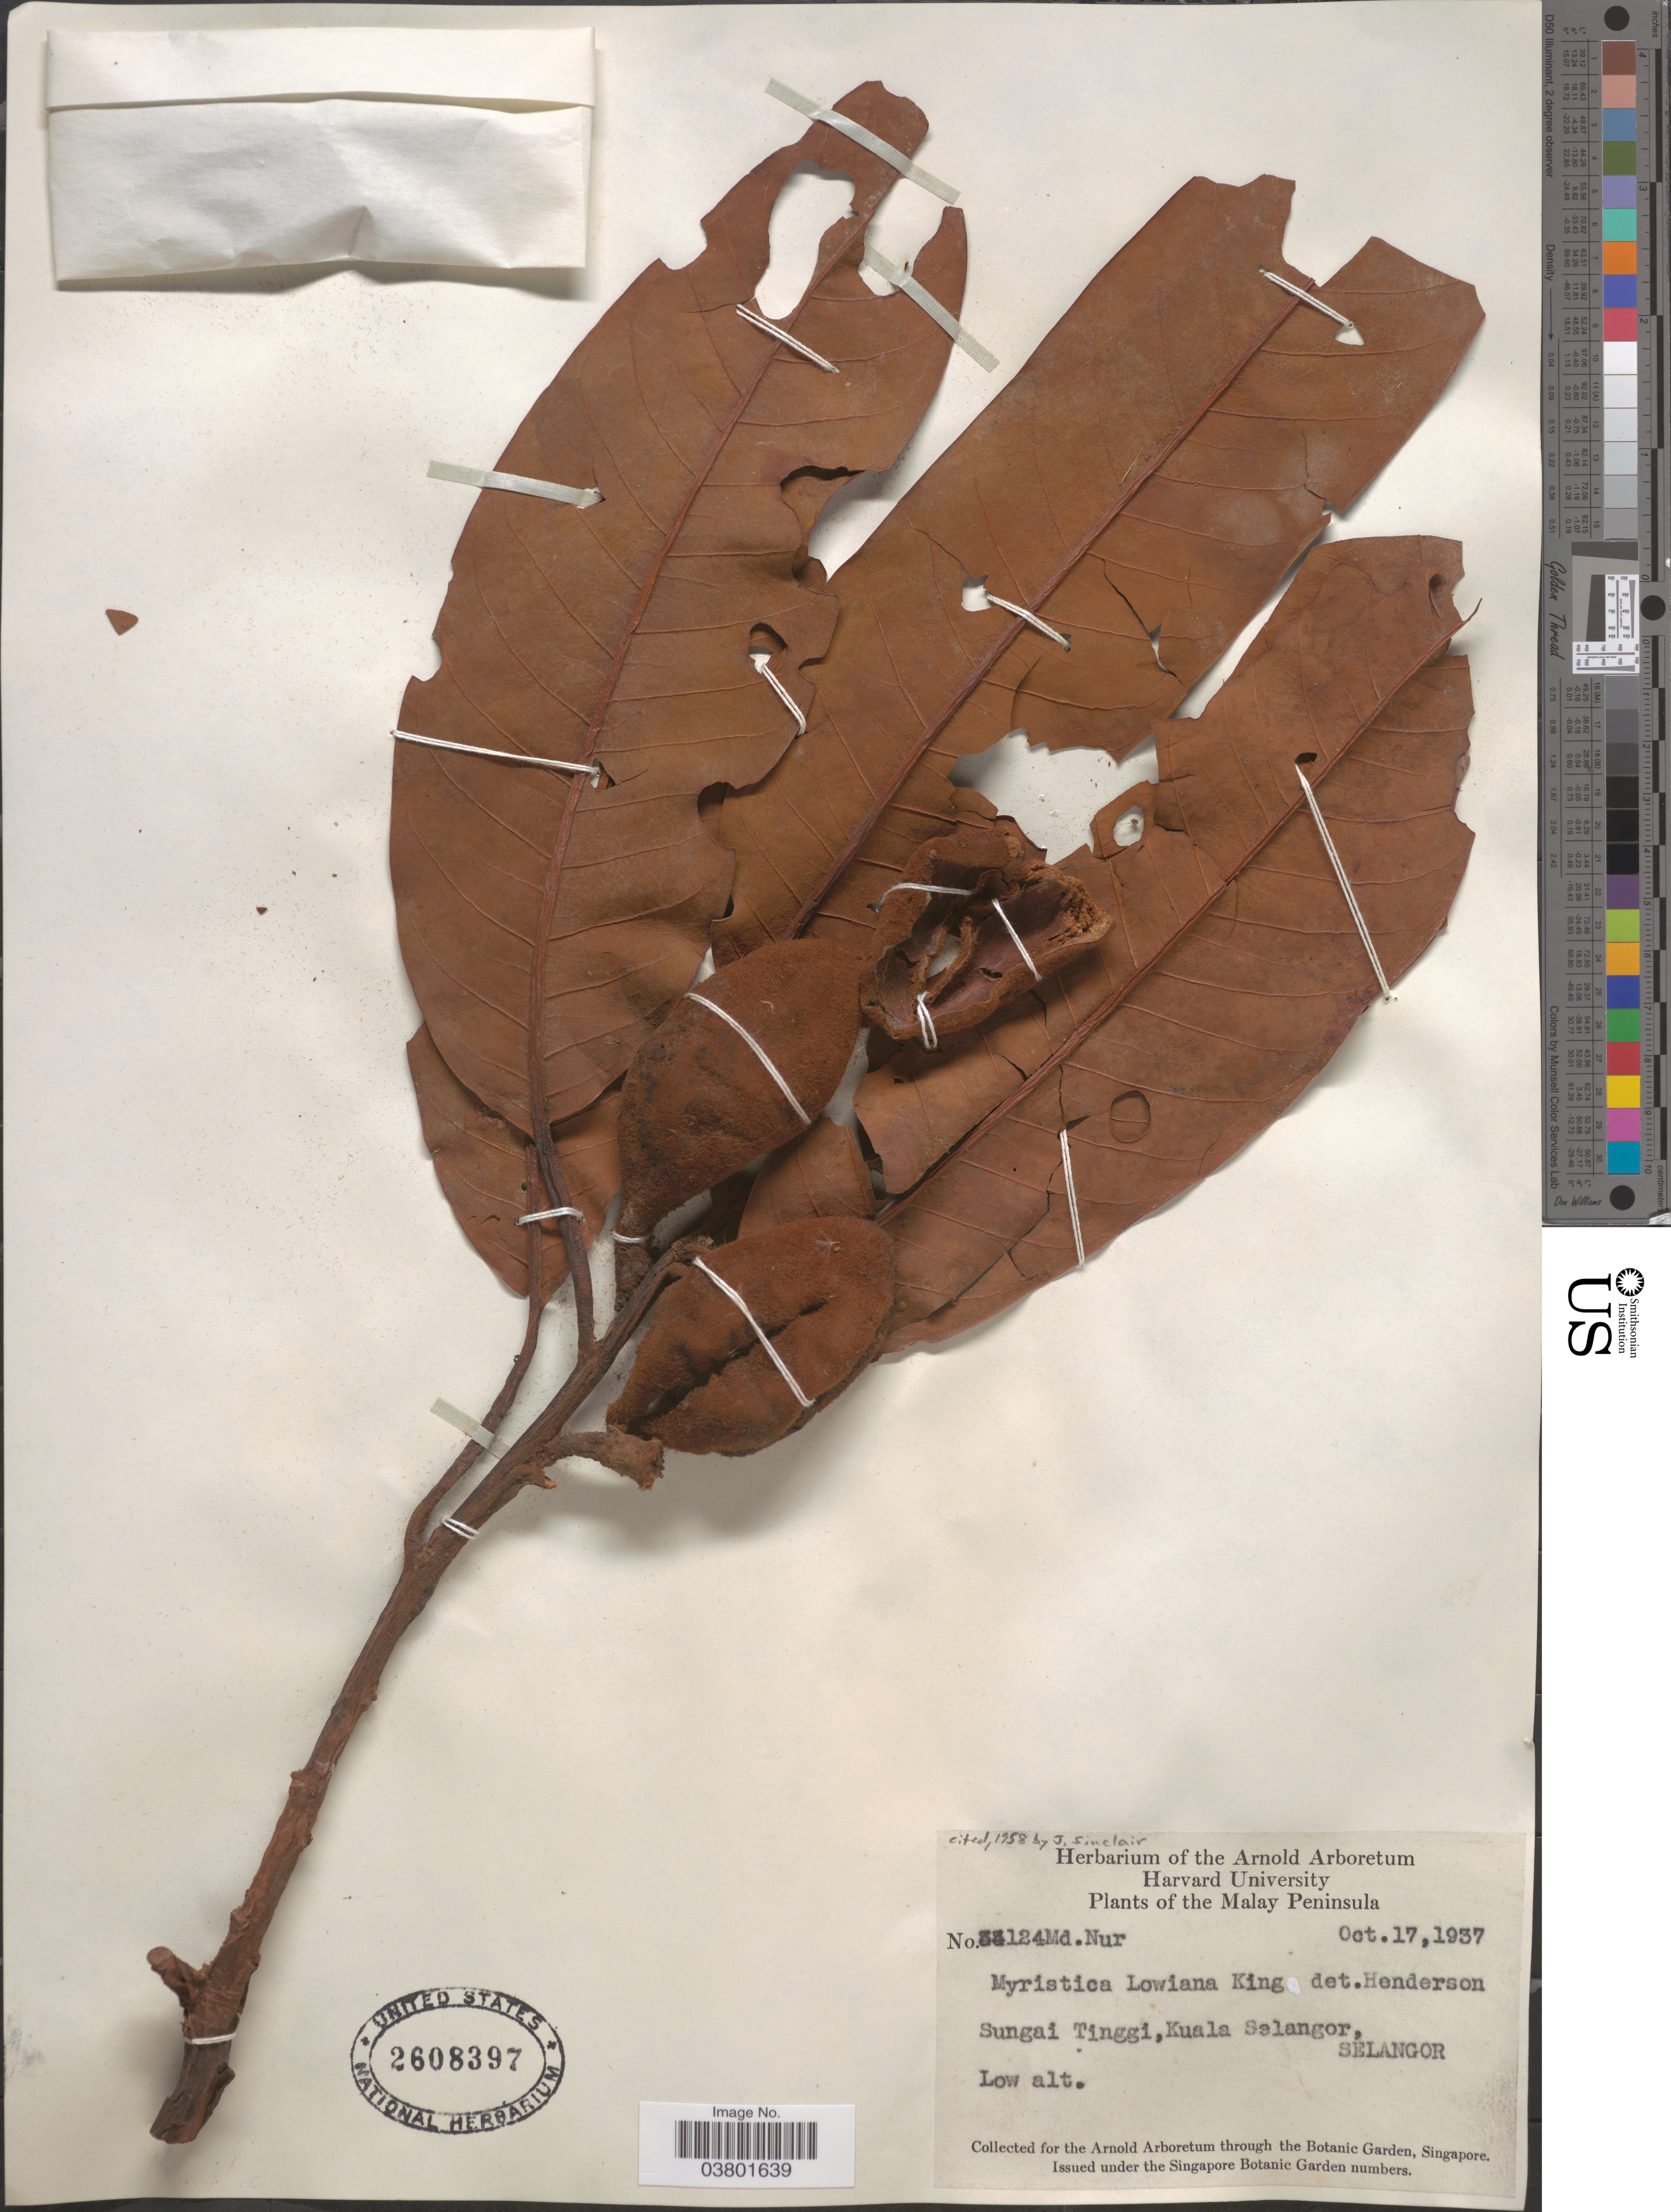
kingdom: Plantae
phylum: Tracheophyta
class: Magnoliopsida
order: Magnoliales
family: Myristicaceae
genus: Myristica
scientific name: Myristica lowiana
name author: King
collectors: M. Nur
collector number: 3412*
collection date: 1937-10-17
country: Malaysia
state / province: Selangor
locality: Malay Peninsula. Sungai Tinggi, Kuala Selangor.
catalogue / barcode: US 2608397